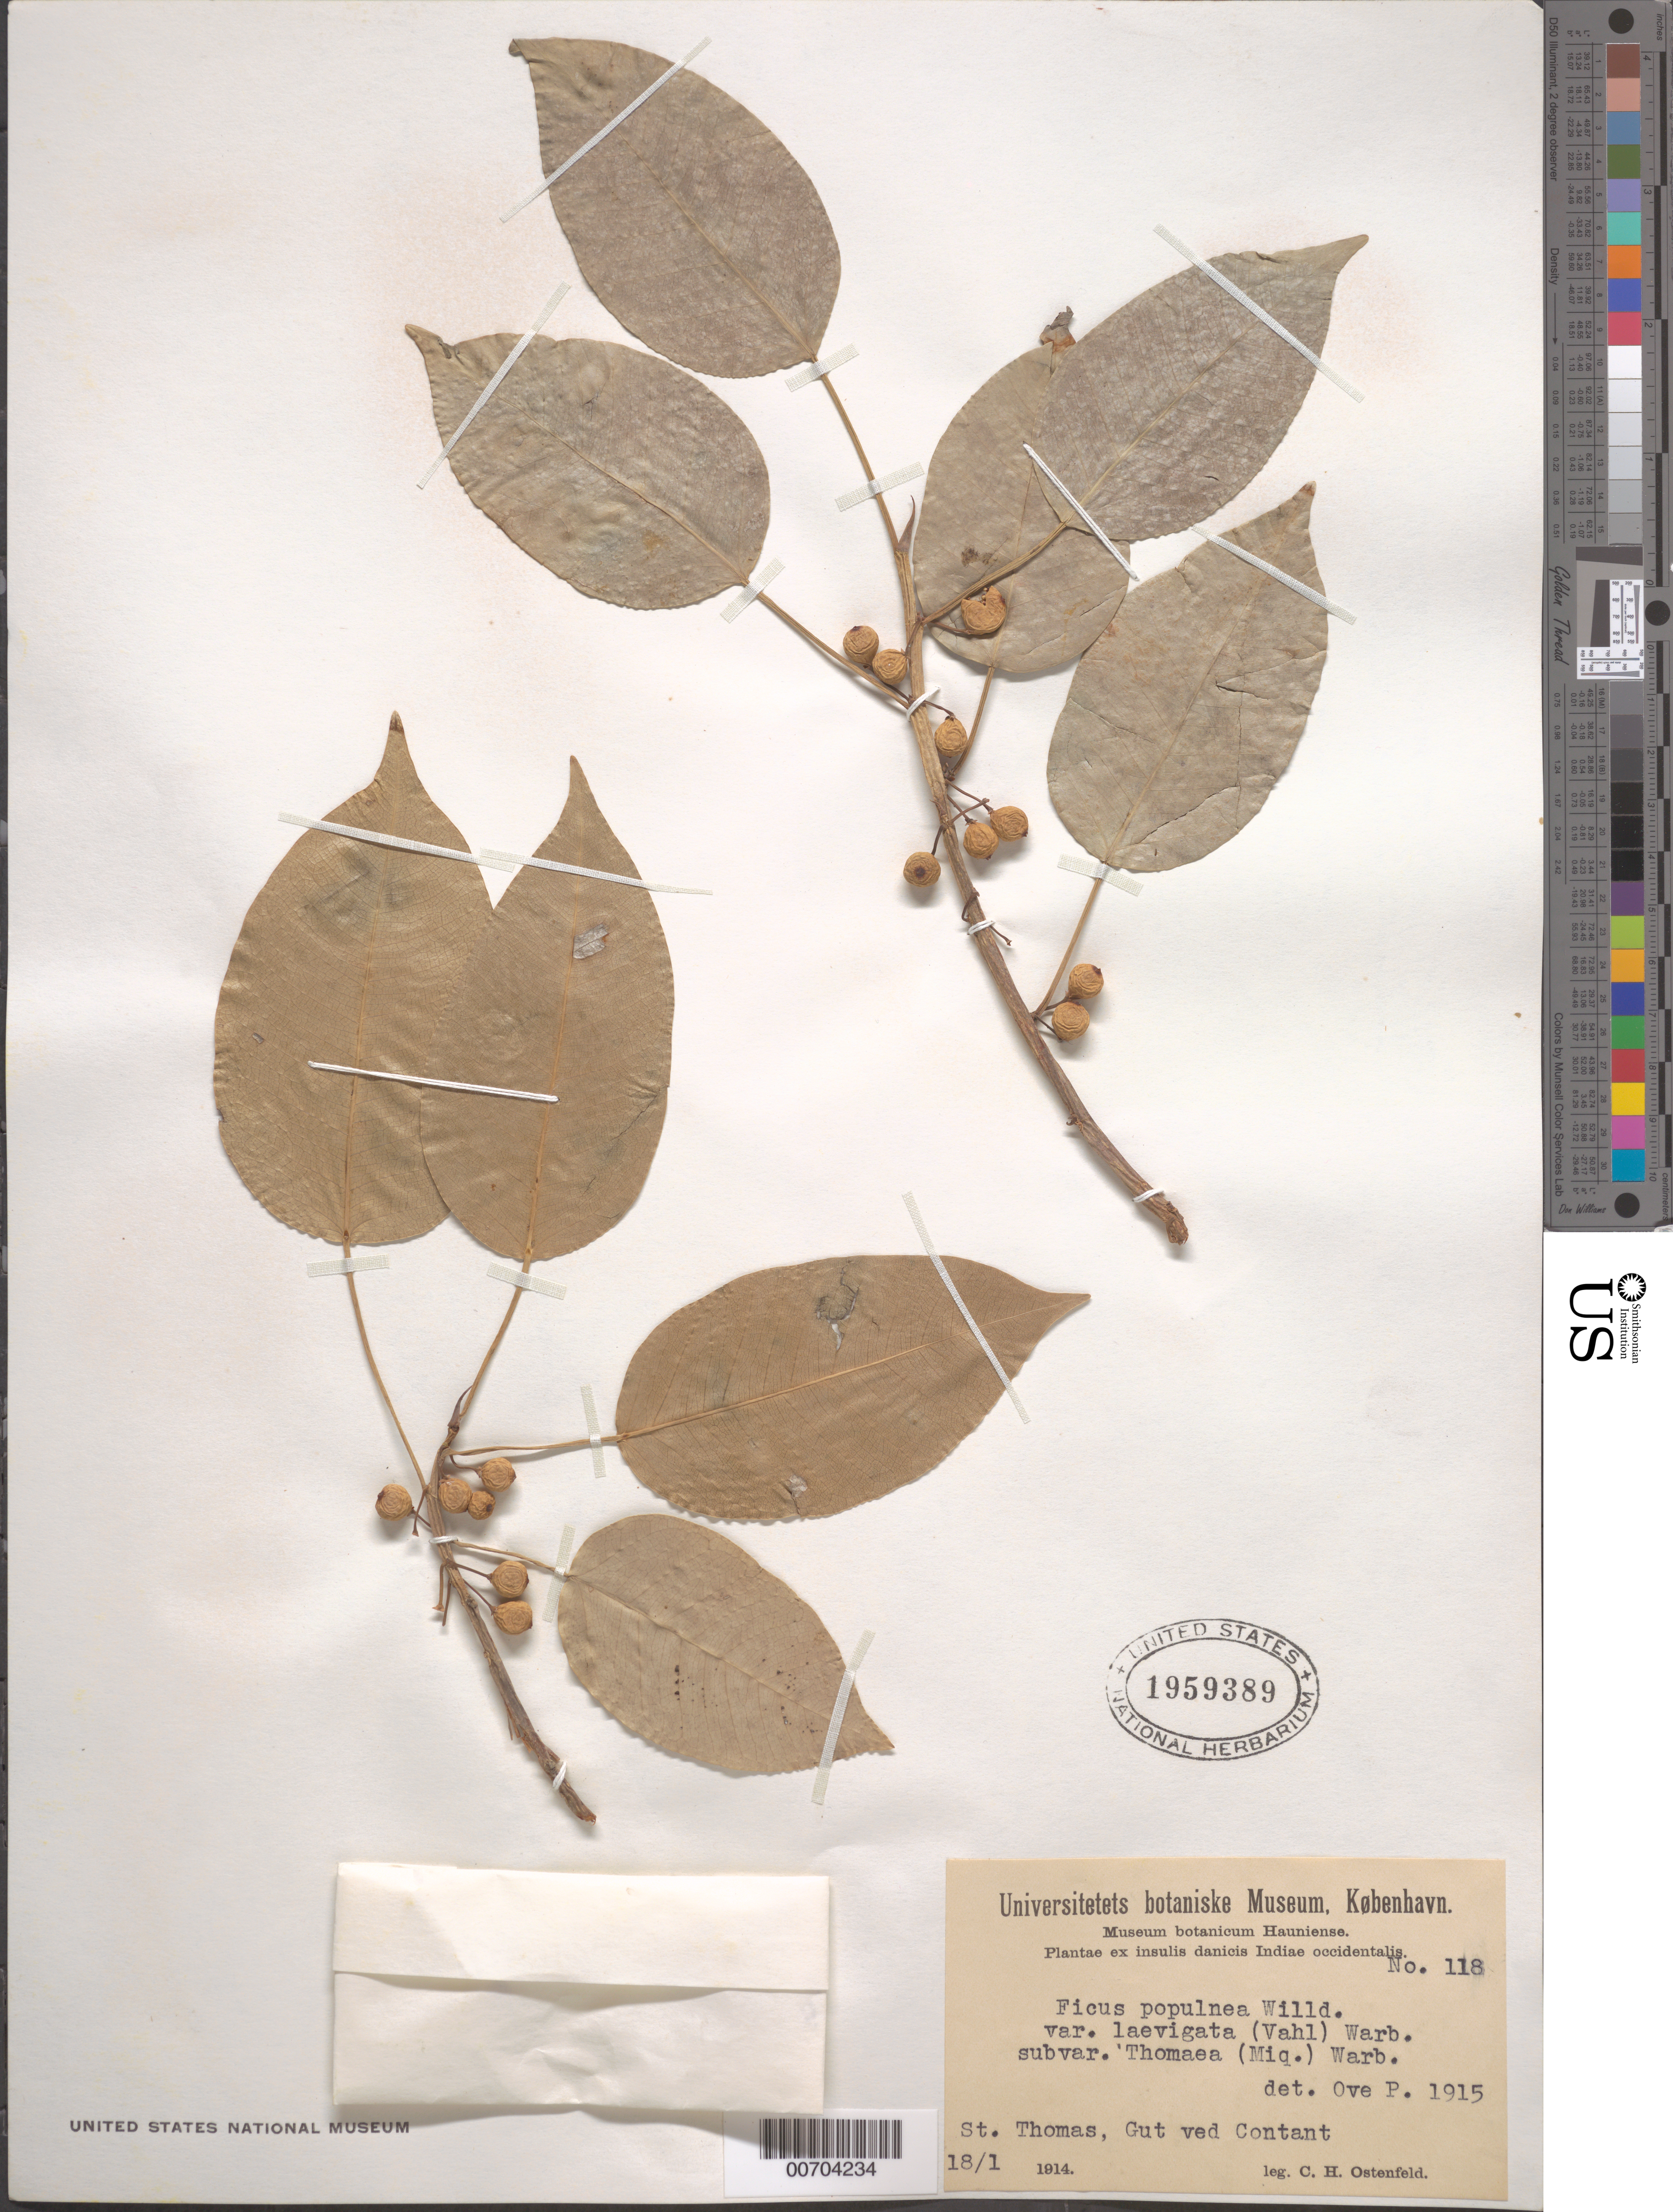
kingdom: Plantae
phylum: Tracheophyta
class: Magnoliopsida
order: Rosales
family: Moraceae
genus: Ficus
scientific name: Ficus populnea var. laevigata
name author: (Vahl) Warb.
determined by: Ove, P.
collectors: C. E. H. Ostenfeld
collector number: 118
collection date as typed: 18 Jan 1914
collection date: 1914-01-18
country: U.S. Virgin Islands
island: St. Thomas Island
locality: Gut ved Contant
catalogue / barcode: US 1959389